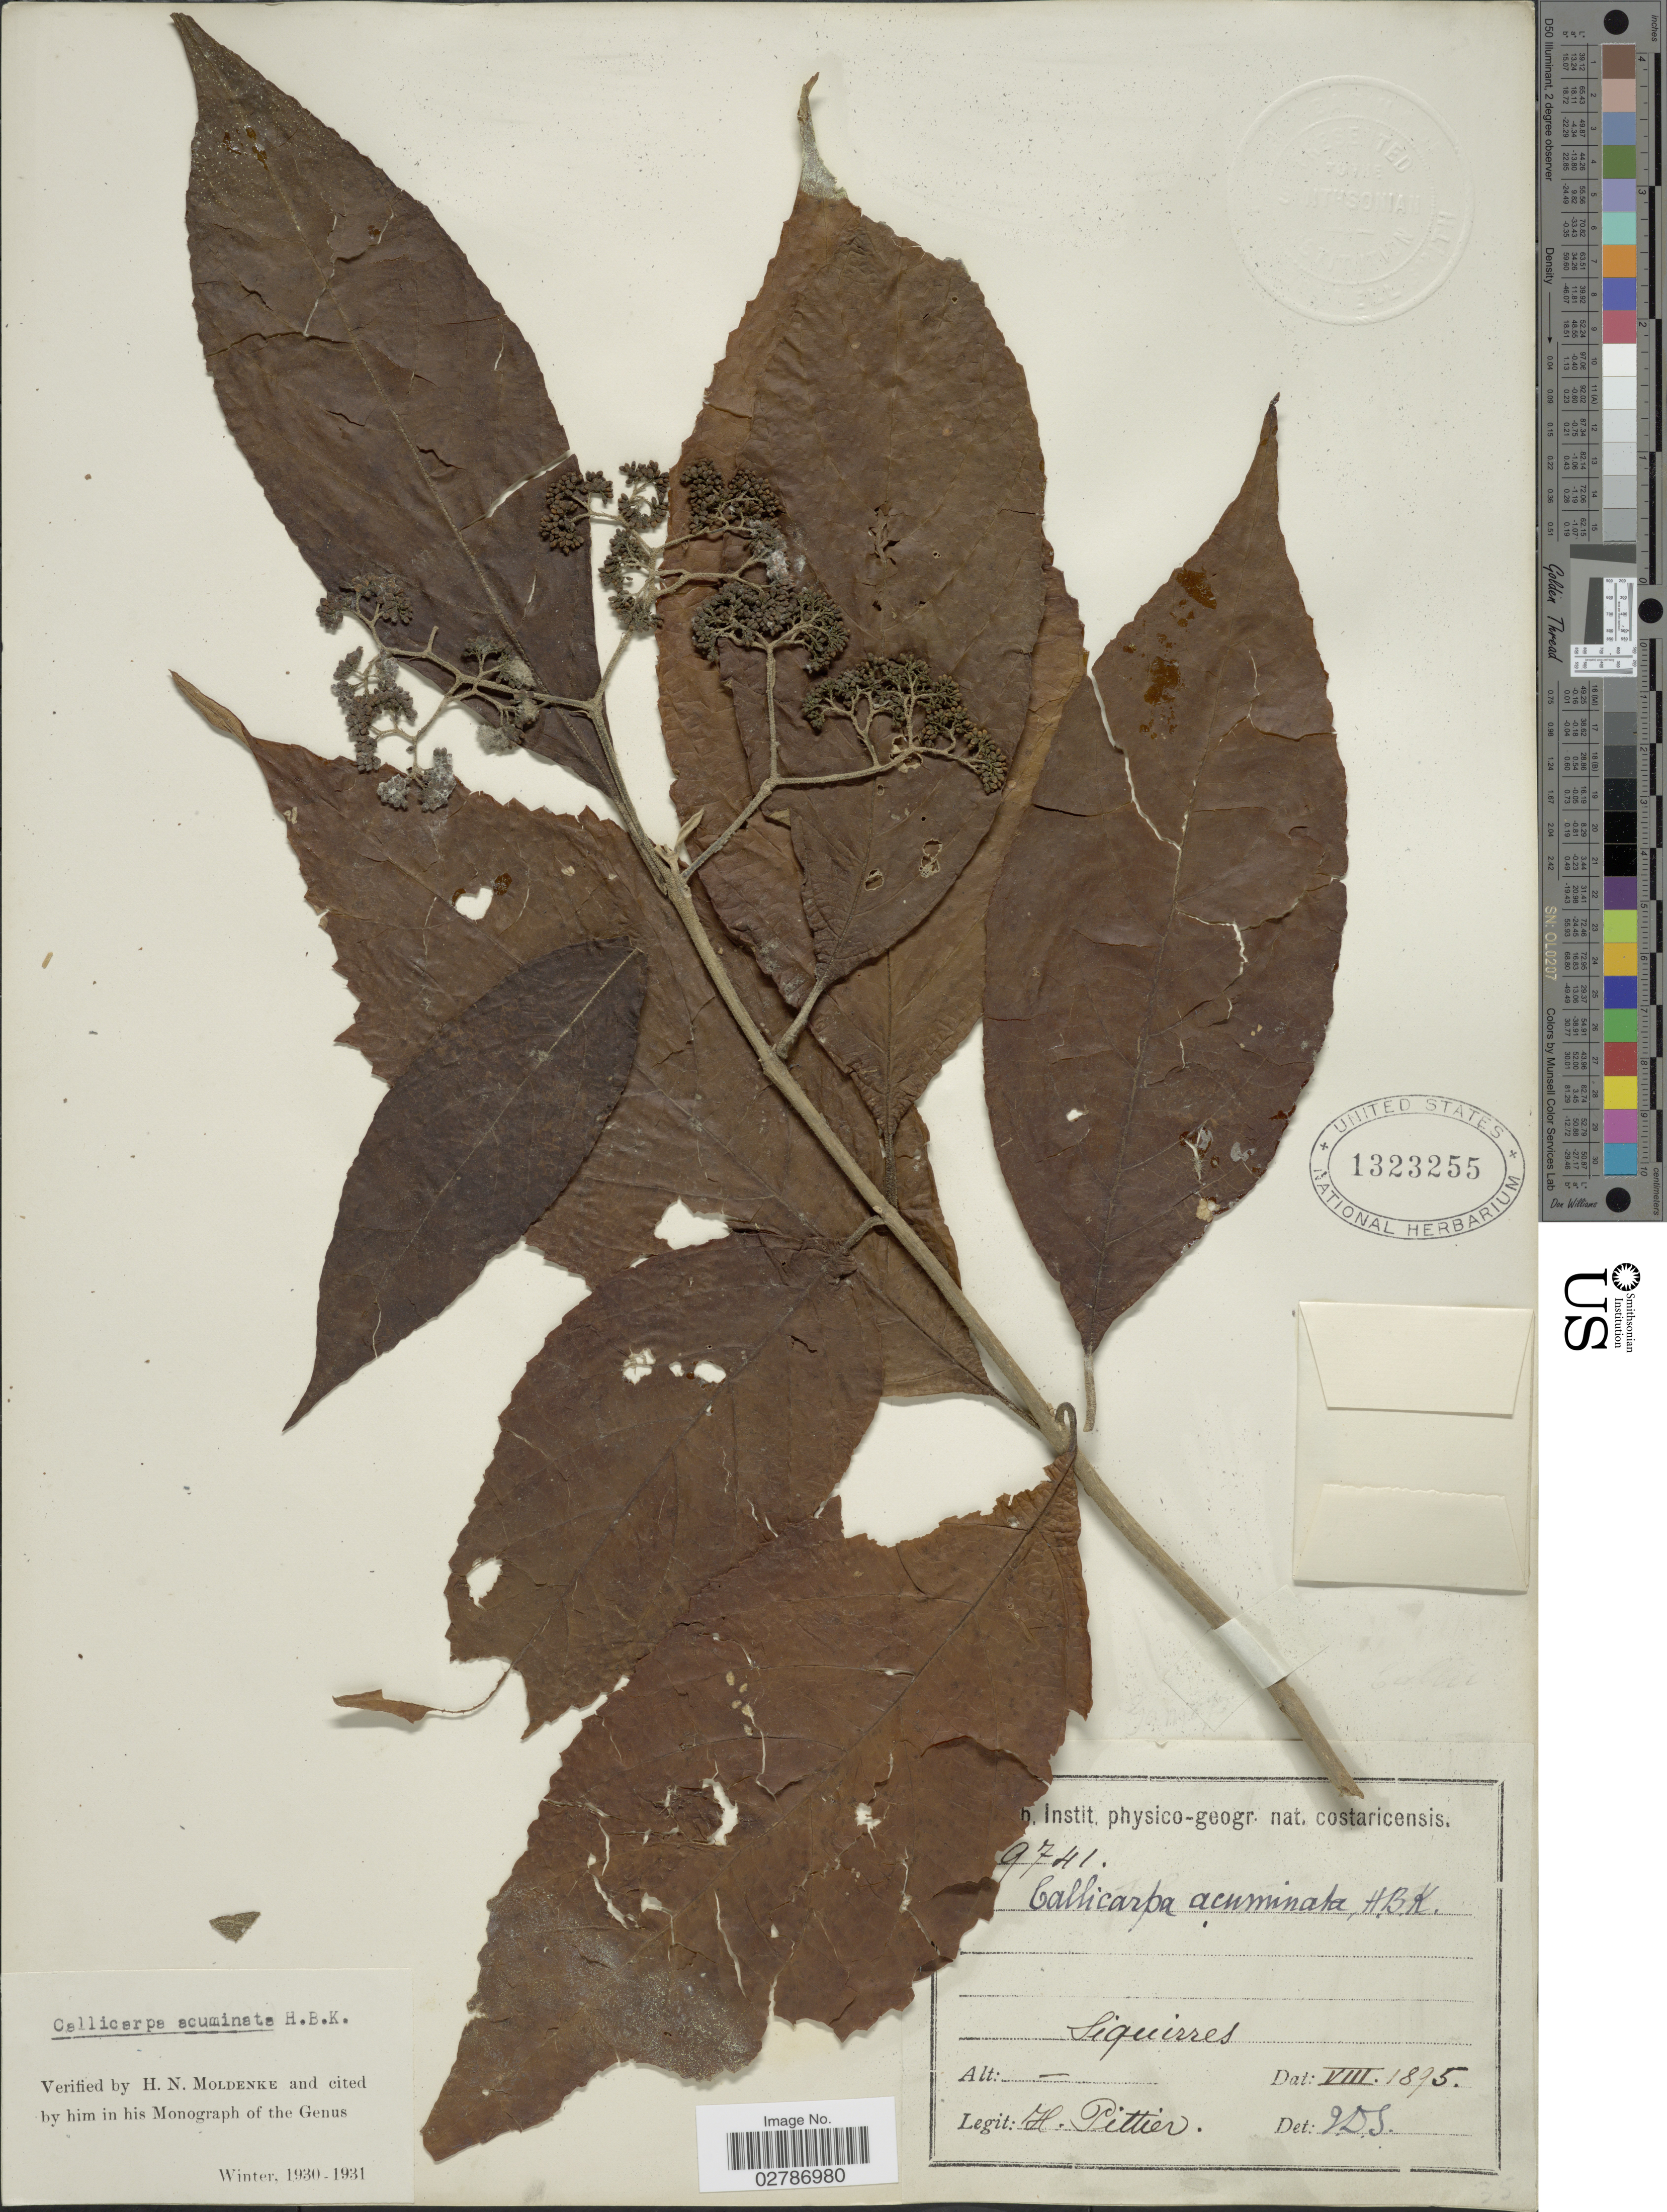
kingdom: Plantae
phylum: Tracheophyta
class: Magnoliopsida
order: Lamiales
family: Lamiaceae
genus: Callicarpa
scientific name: Callicarpa acuminata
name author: Kunth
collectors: H. F. Pittier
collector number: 9741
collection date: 1895-08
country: Costa Rica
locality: Siquerres.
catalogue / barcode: US 1323255